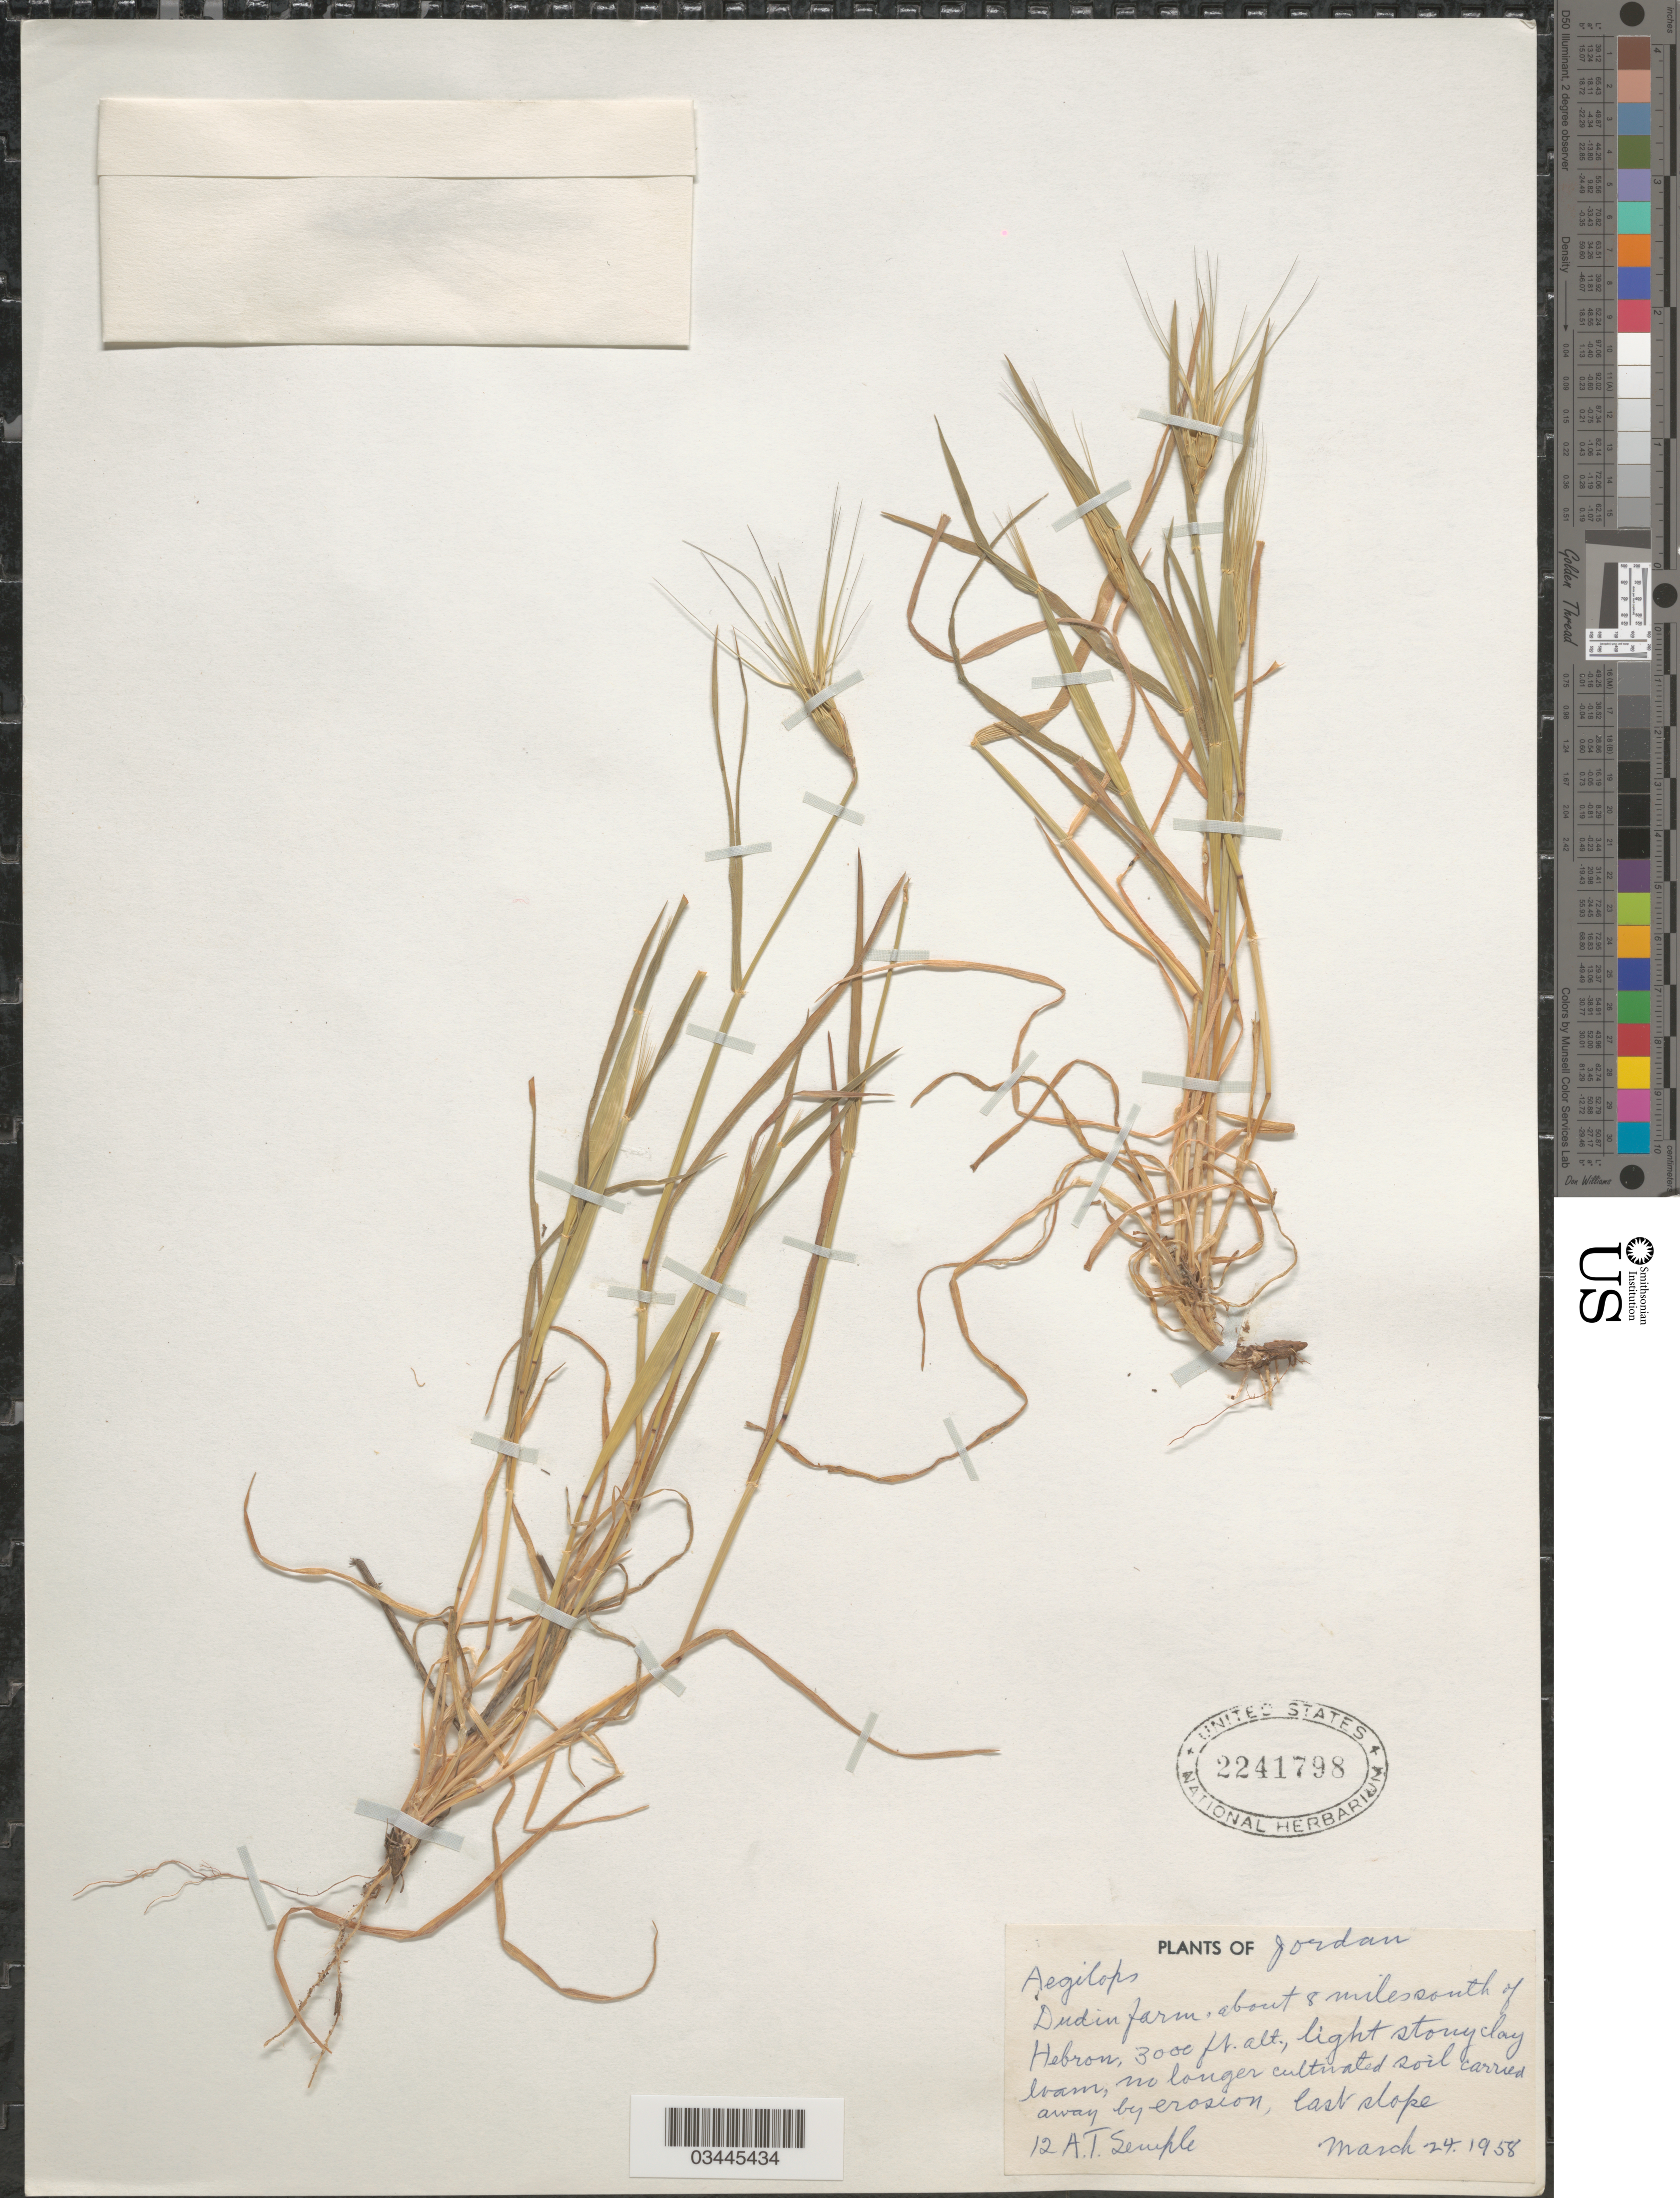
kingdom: Plantae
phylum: Tracheophyta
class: Liliopsida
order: Poales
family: Poaceae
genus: Aegilops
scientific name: Aegilops sp.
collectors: A. Semple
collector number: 12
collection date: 1958-03-24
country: Jordan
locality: Dudin farm, about 8 miles south of Hebron, light stony clay loam, no longer culitvated soil carried away by erosion, last slope.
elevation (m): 914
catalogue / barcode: US 2241798